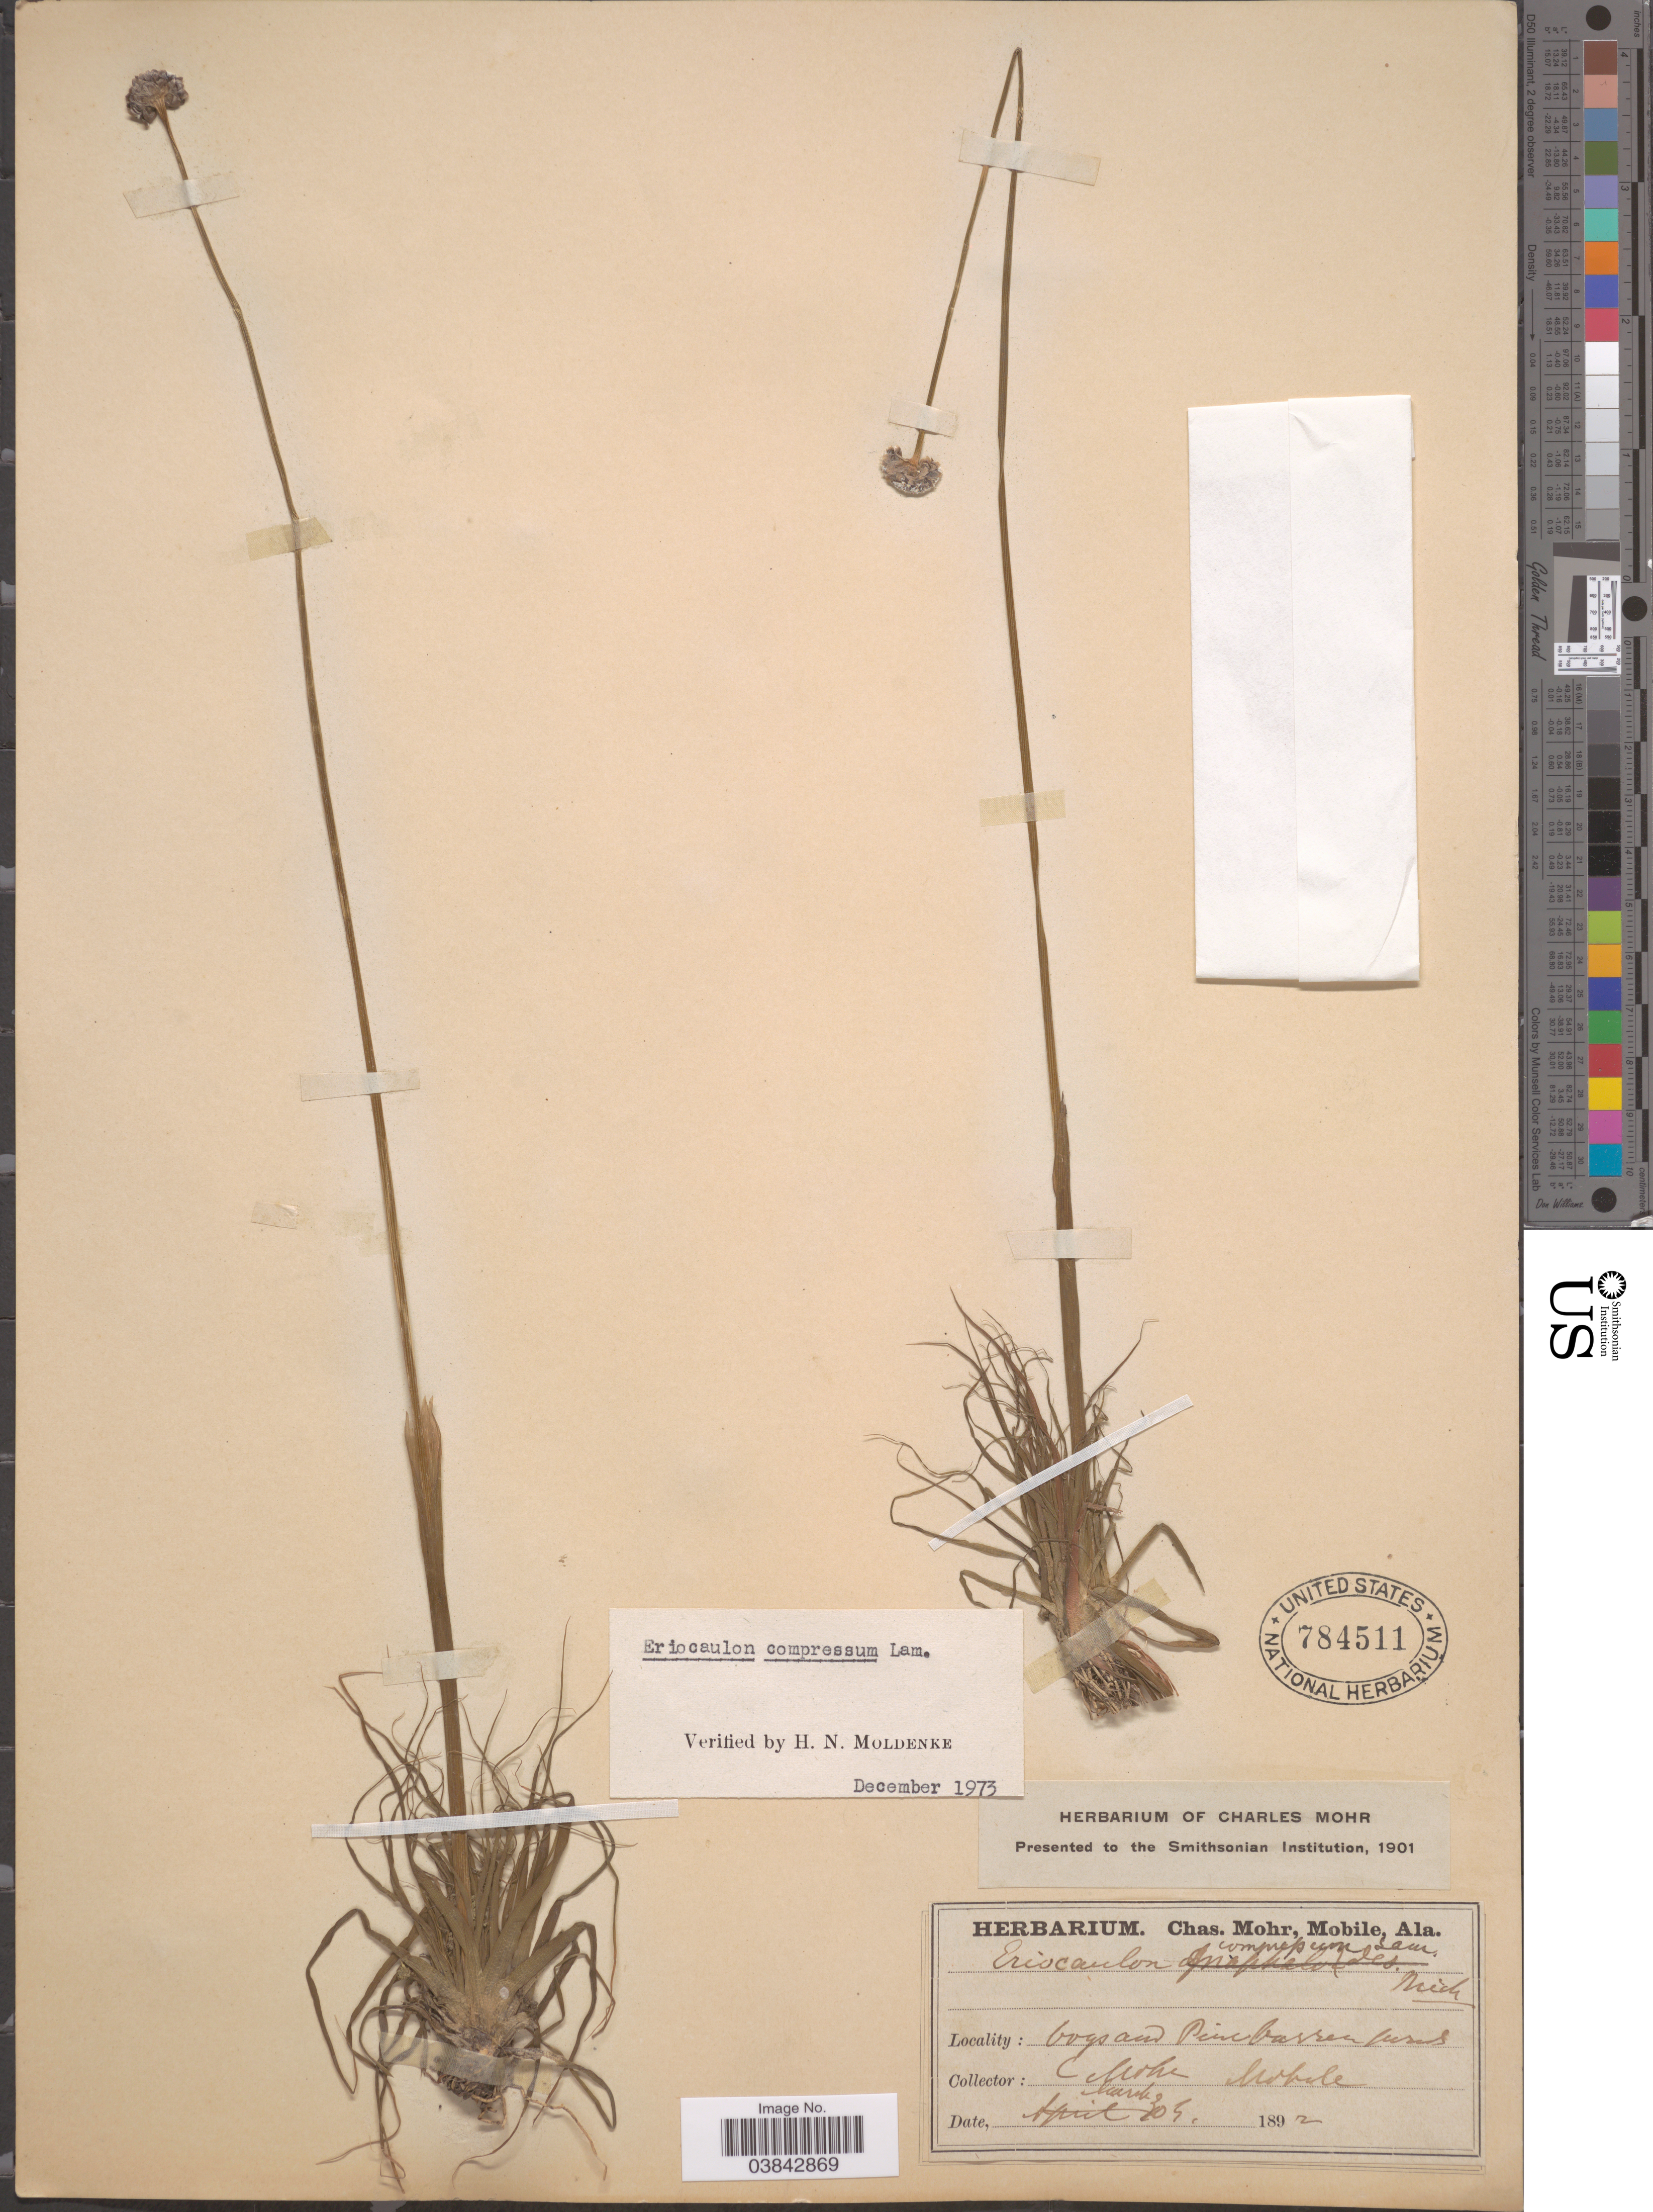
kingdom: Plantae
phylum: Tracheophyta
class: Liliopsida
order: Poales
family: Eriocaulaceae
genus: Eriocaulon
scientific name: Eriocaulon compressum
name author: Lam.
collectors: Mohr, C. T. (herbarium)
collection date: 1892-03-30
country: United States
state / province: Alabama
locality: Bogs and Pine barren ponds Mobile.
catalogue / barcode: US 784511